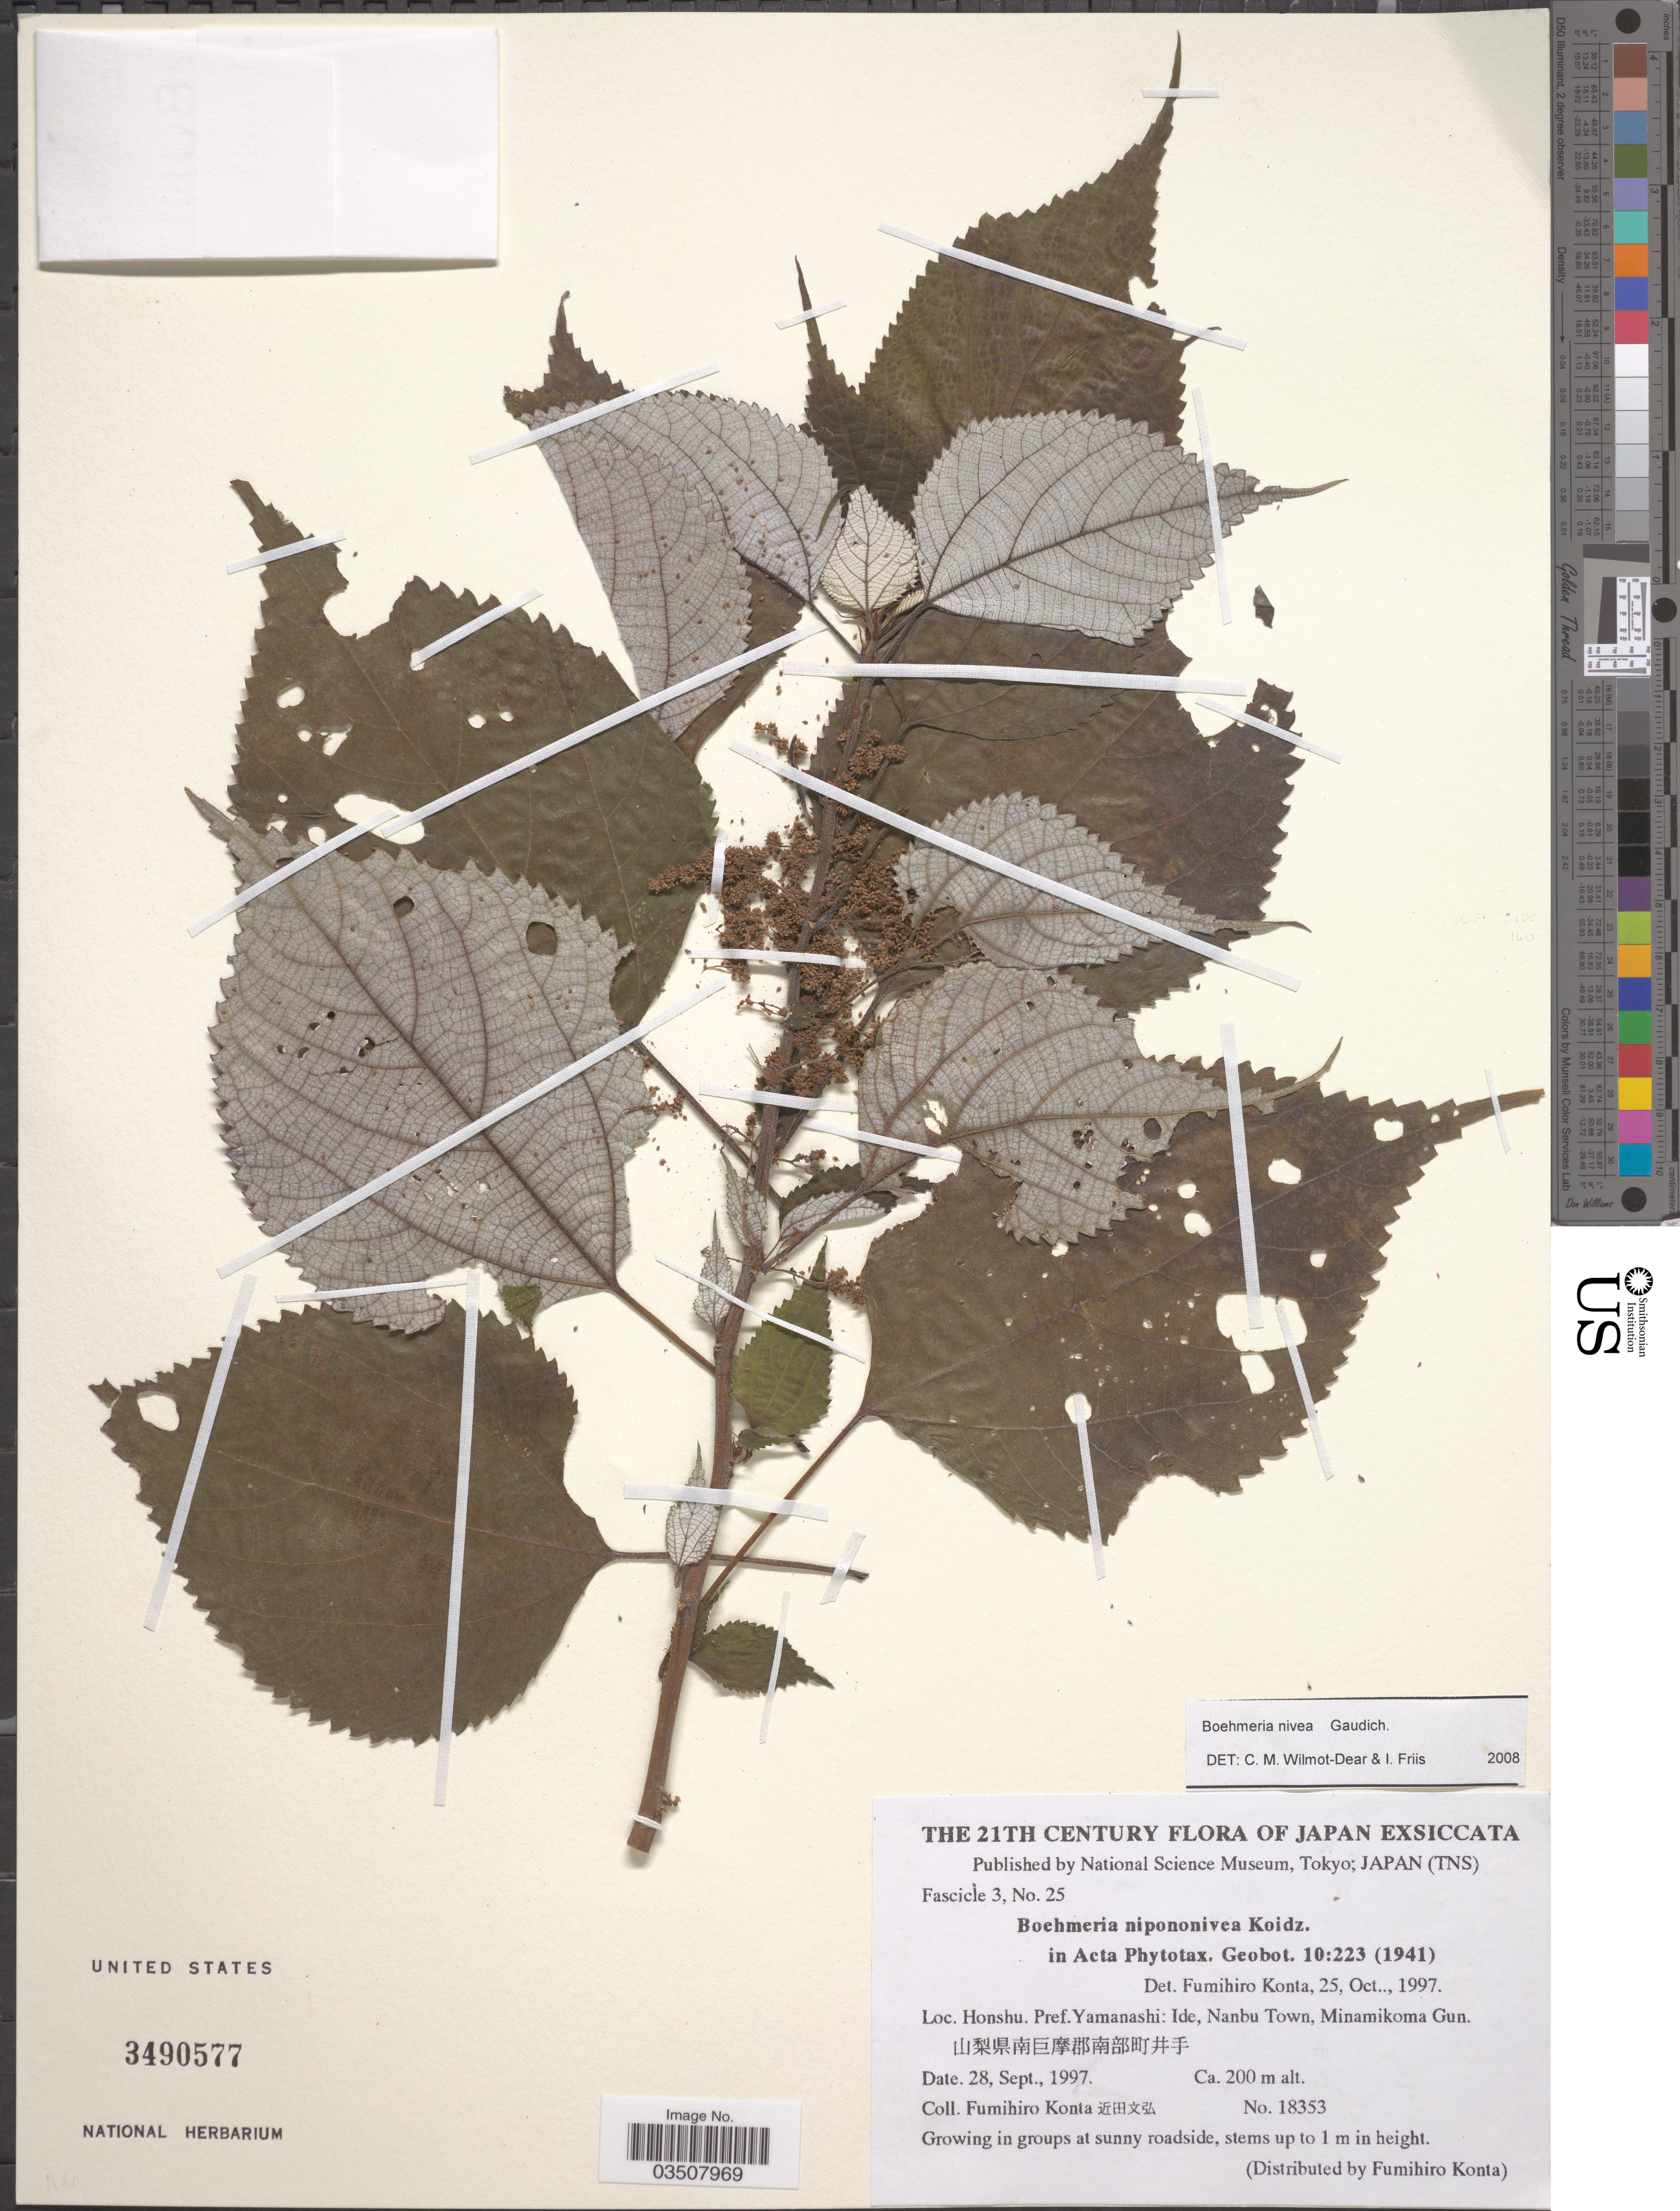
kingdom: Plantae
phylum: Tracheophyta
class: Magnoliopsida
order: Rosales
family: Urticaceae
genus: Boehmeria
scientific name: Boehmeria nivea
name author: (L.) Gaudich.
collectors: F. Konta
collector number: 18353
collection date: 1997-09-28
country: Japan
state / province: Yamanasi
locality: Honshu. Pref. Yamanashi: Ide, Nanbu Town, Minamikoma Gun. X.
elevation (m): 200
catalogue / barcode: US 3490577